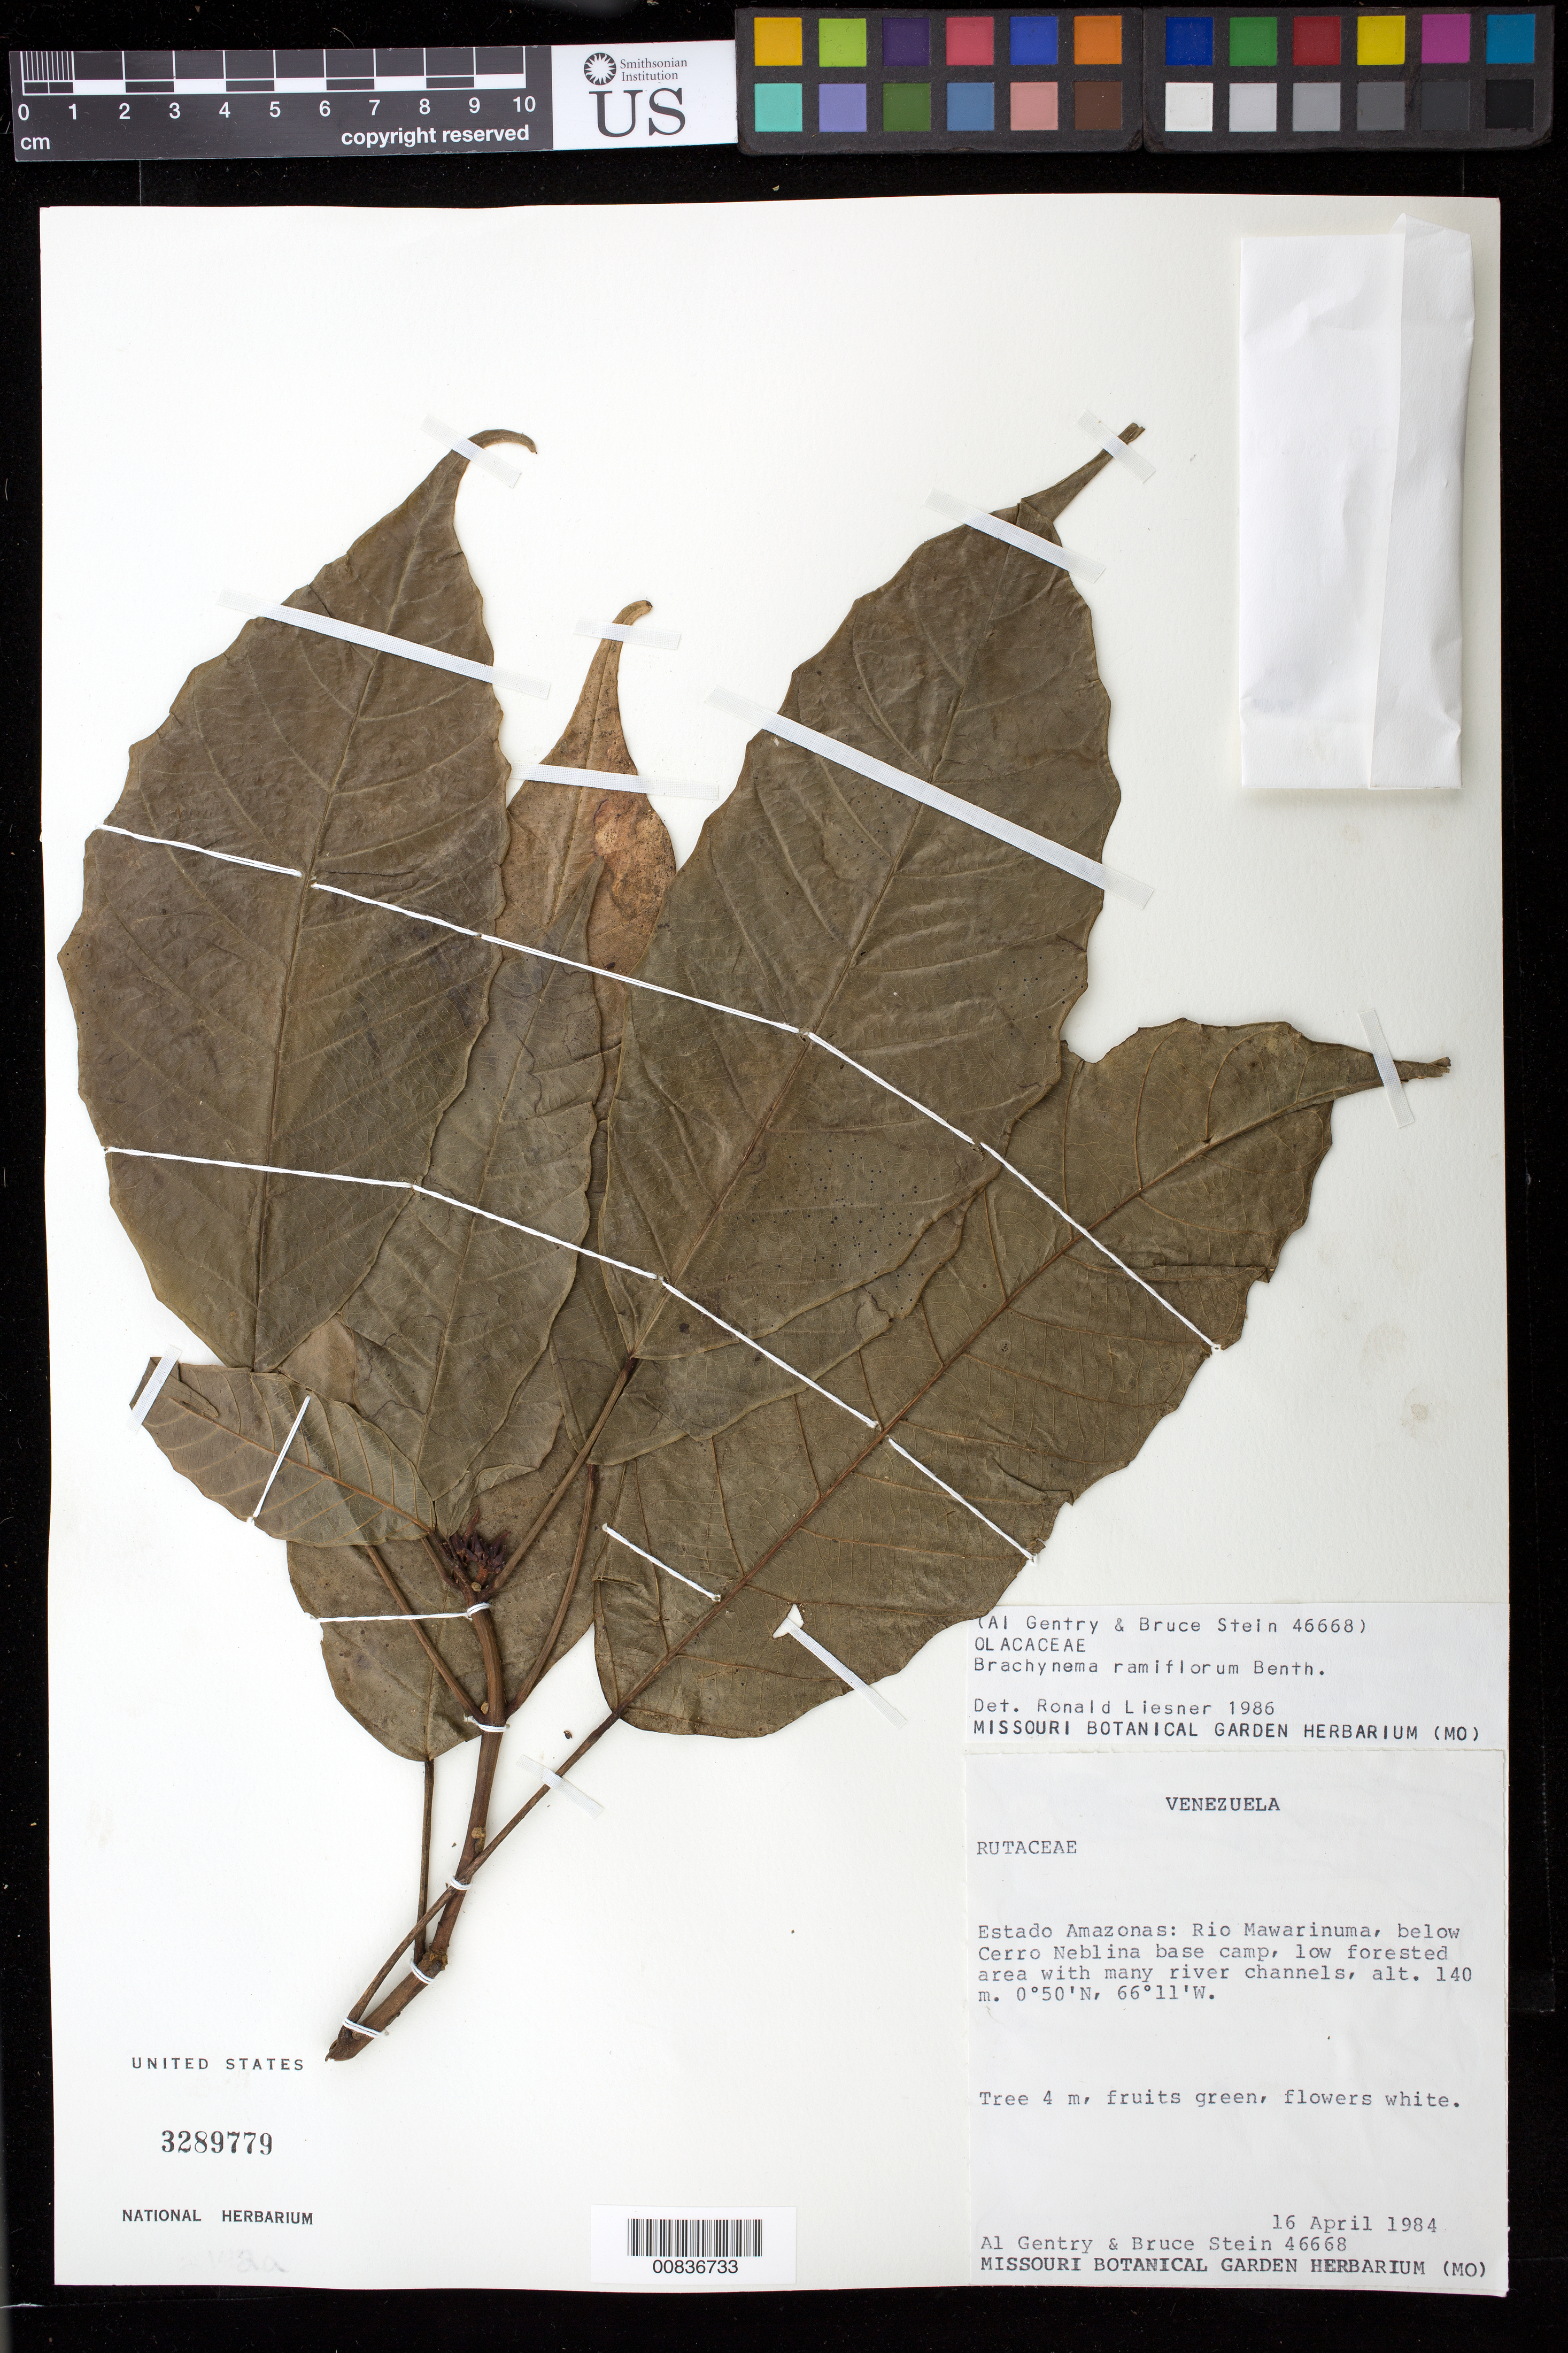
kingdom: Plantae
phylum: Tracheophyta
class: Magnoliopsida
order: Santalales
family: Erythropalaceae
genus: Brachynema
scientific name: Brachynema ramiflorum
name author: Benth.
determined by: Liesner, R. L.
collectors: A. H. Gentry & B. Stein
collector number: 46668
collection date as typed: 16-Apr-84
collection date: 1984-04-16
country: Venezuela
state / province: Amazonas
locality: Río Mawarinuma, below Cerro de La Neblina base camp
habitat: Low forested area with many river channels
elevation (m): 140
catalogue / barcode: US 3289779